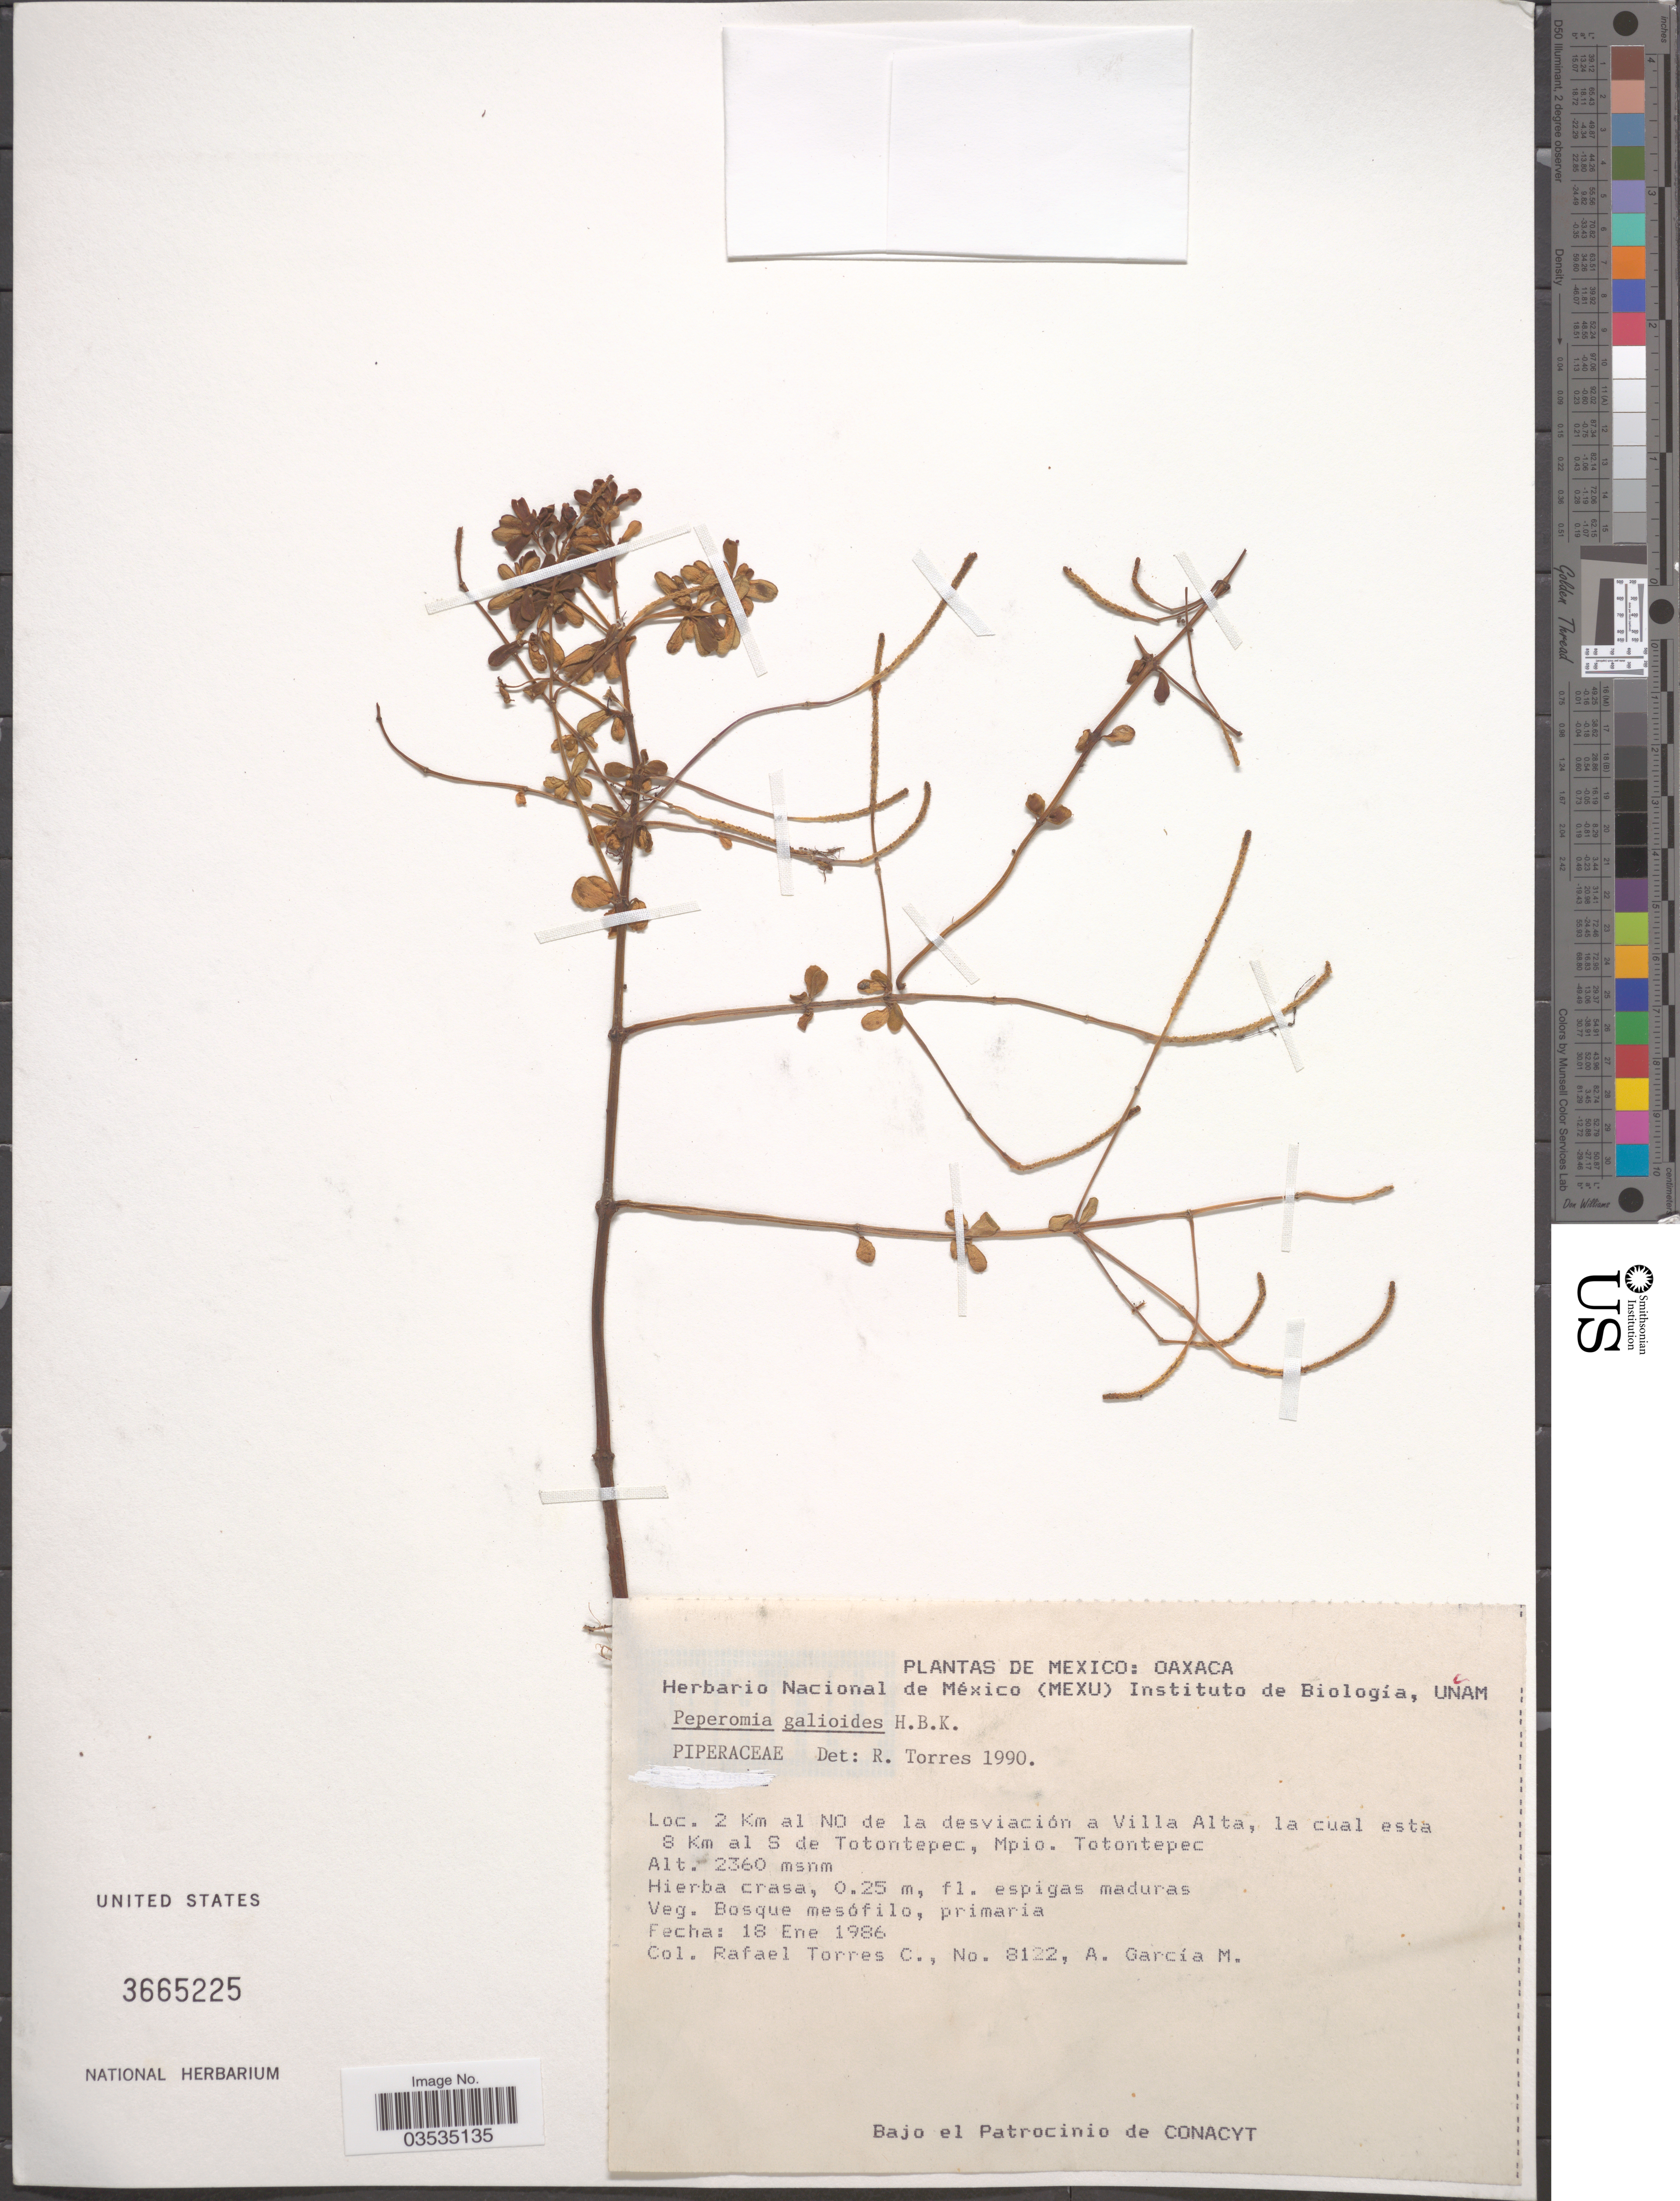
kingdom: Plantae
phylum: Tracheophyta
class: Magnoliopsida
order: Piperales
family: Piperaceae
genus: Peperomia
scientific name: Peperomia leptophylla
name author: Miq.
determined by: Jiménez, José Estaban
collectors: R. Torres C. & A. García M.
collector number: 8122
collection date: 1986-01-18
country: Mexico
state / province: Oaxaca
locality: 2 Km al NO de la desviación a Villa Alta, la cual esta 8 Km al S de Totontepec, Mpio. Totontepec.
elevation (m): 2360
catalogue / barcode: US 3665225